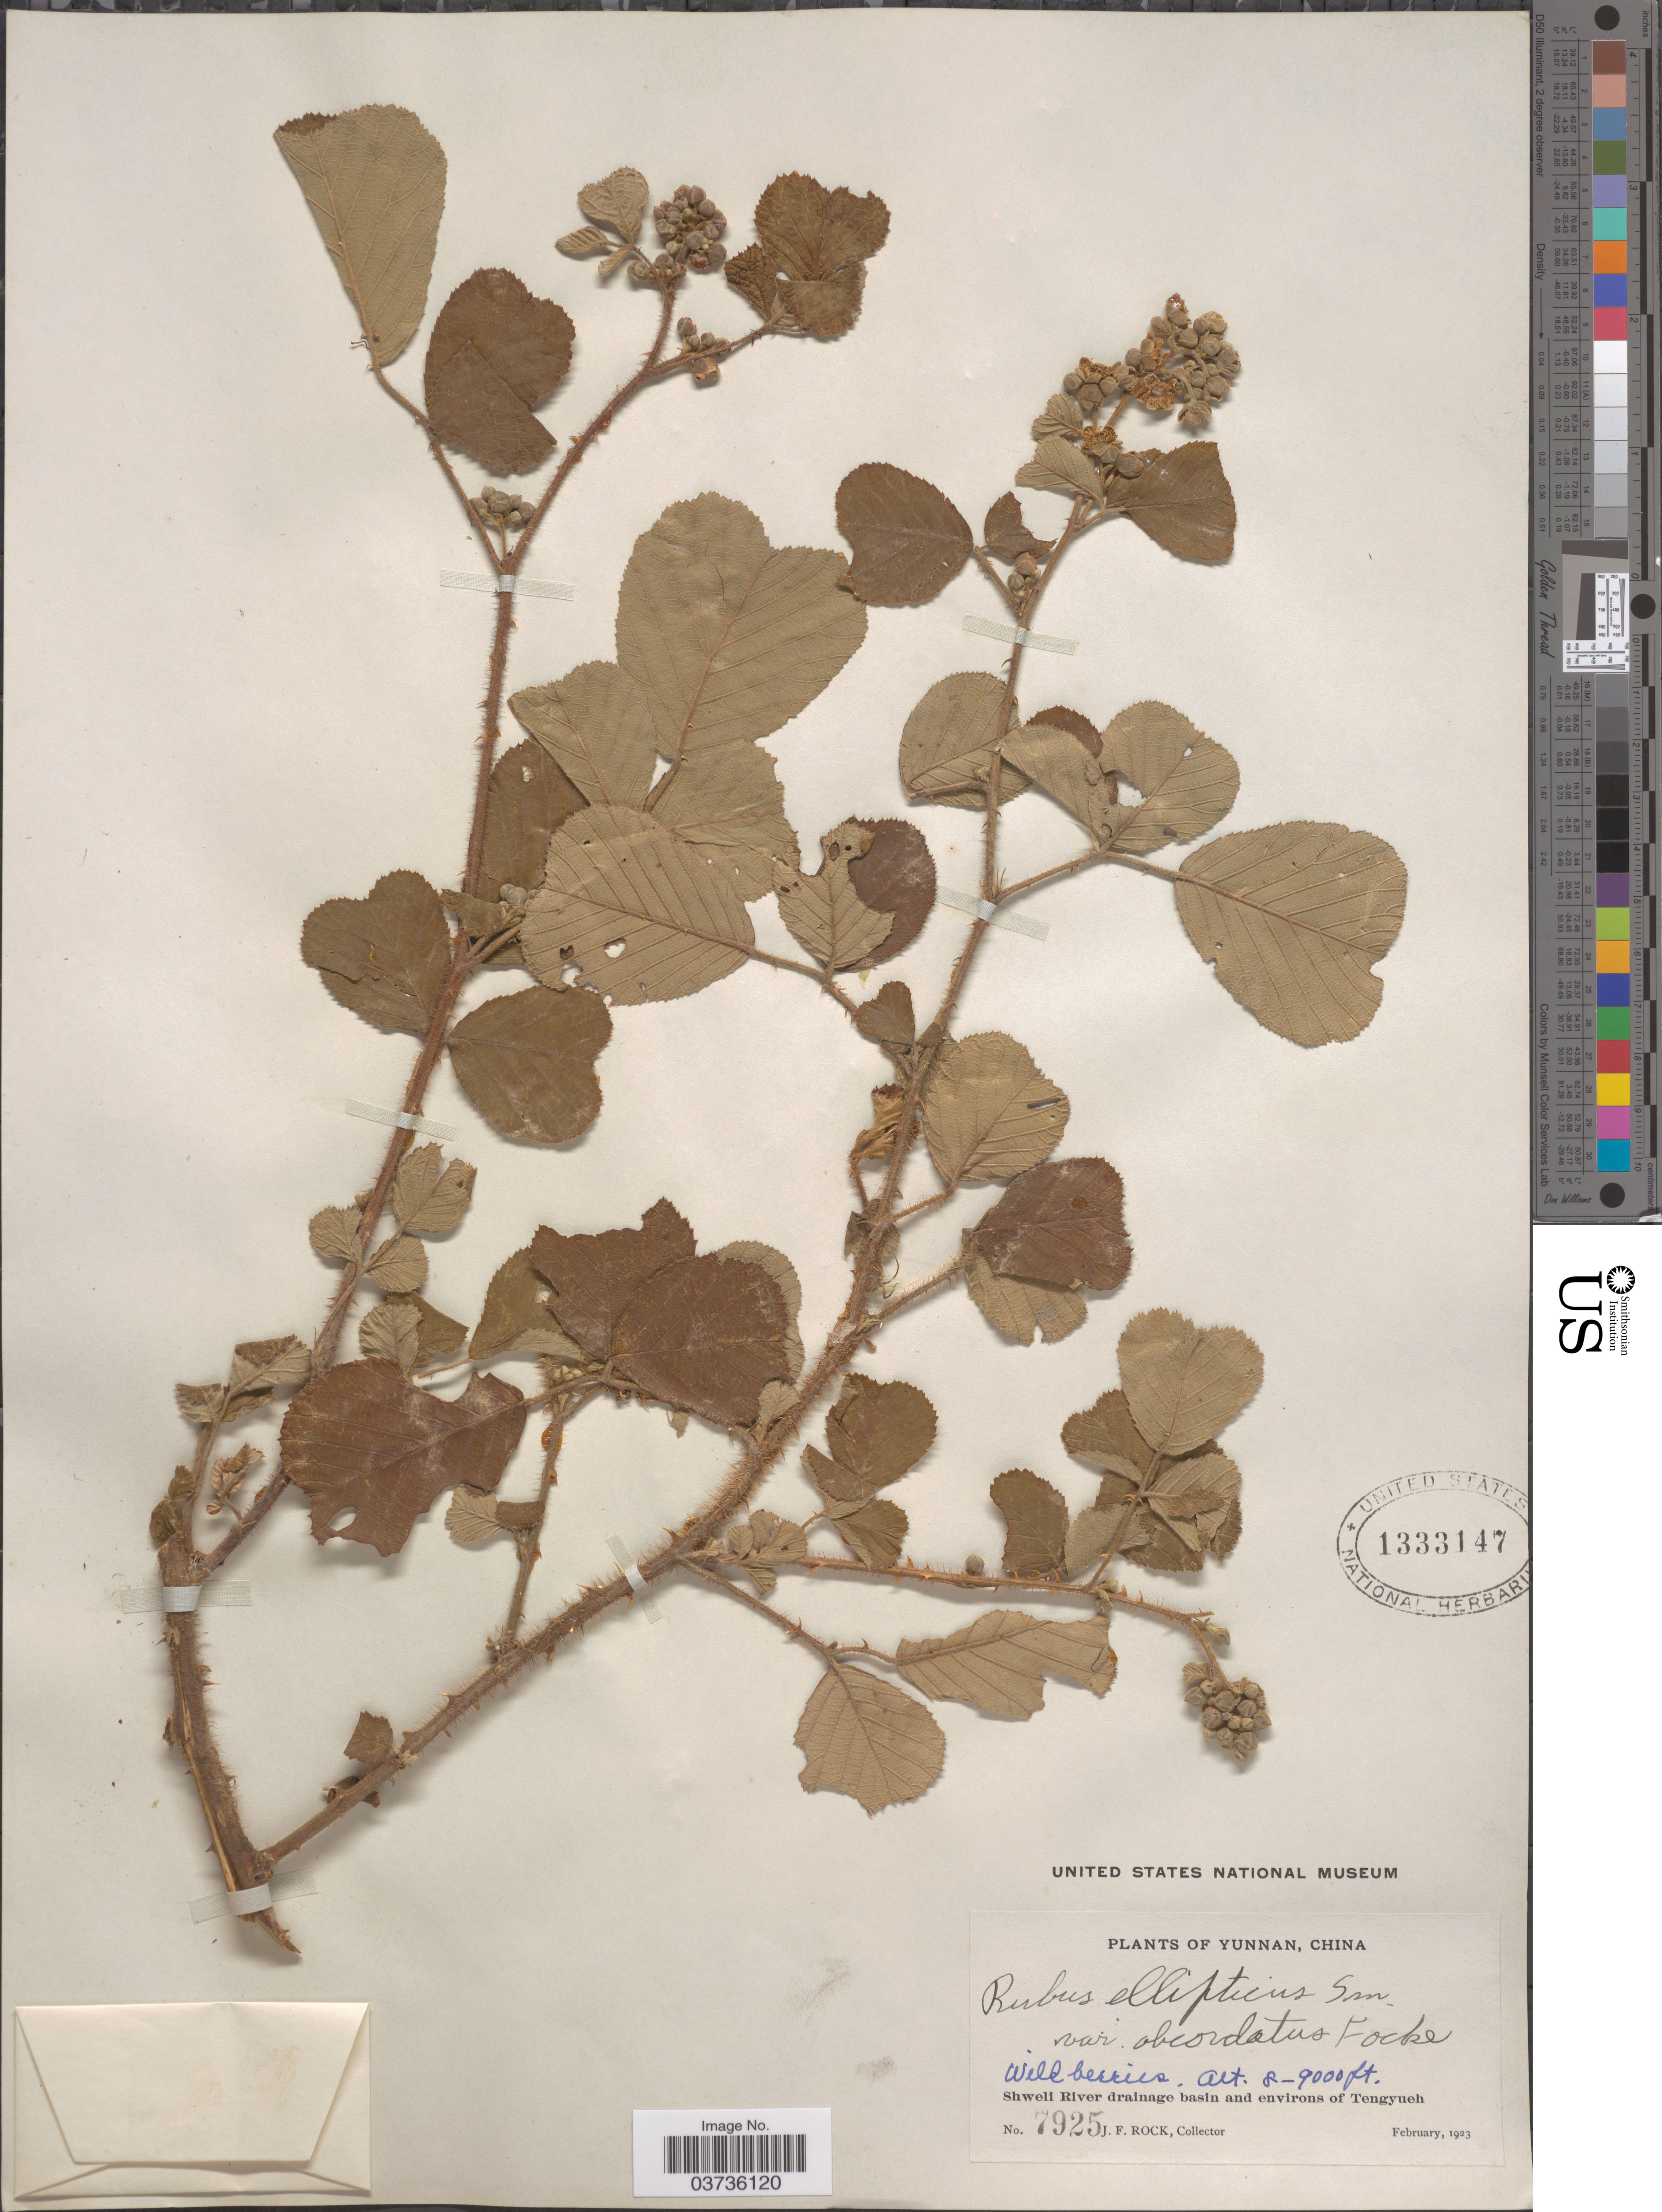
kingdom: Plantae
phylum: Tracheophyta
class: Magnoliopsida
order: Rosales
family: Rosaceae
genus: Rubus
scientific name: Rubus obcordatus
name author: (Franch.) Thuan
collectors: J. Rock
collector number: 7925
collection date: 1923-02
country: China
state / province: Yunnan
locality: Shweli River drainage basin and environs of Tengyueh.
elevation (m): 2438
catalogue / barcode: US 1333147